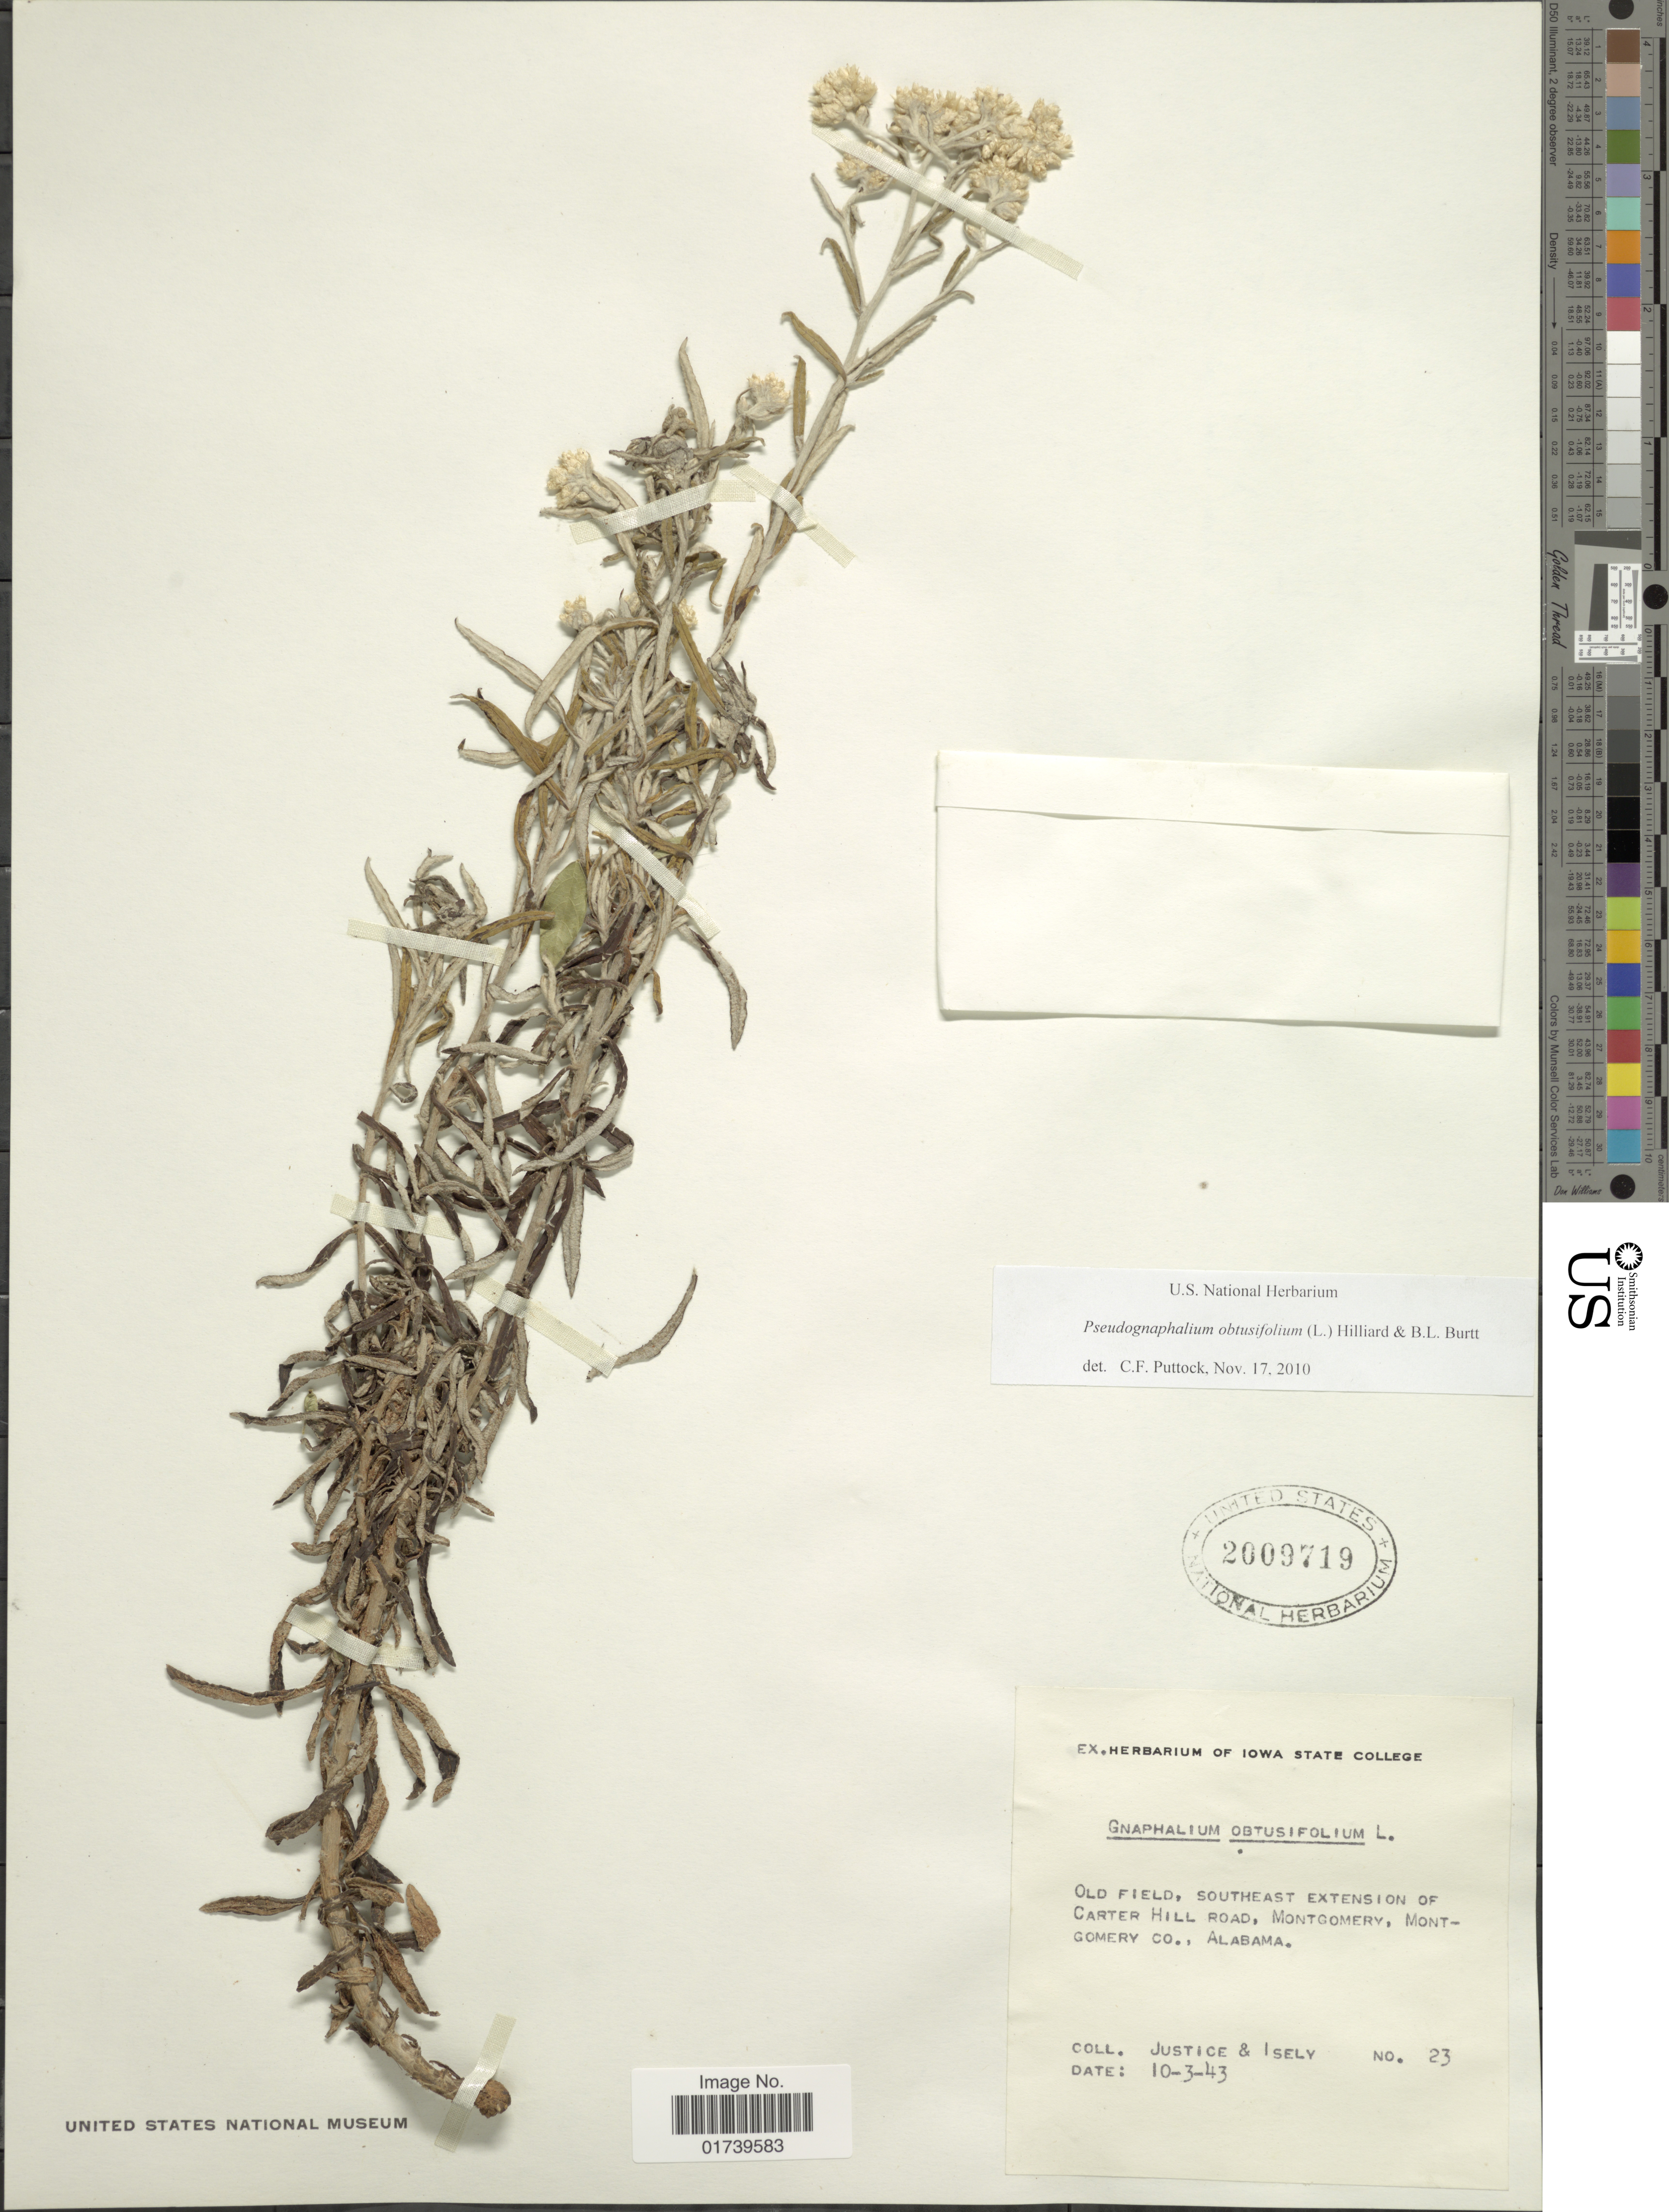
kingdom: Plantae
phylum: Tracheophyta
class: Magnoliopsida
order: Asterales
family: Asteraceae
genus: Pseudognaphalium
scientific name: Pseudognaphalium obtusifolium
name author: (L.) Hilliard & B.L. Burtt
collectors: Justice & Isely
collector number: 23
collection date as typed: Transcribed d/m/y: 3/10/43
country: United States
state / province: Alabama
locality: Southeast Extension of Carter Hill Road, Montgomery, Montgomery Co.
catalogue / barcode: US 2009719